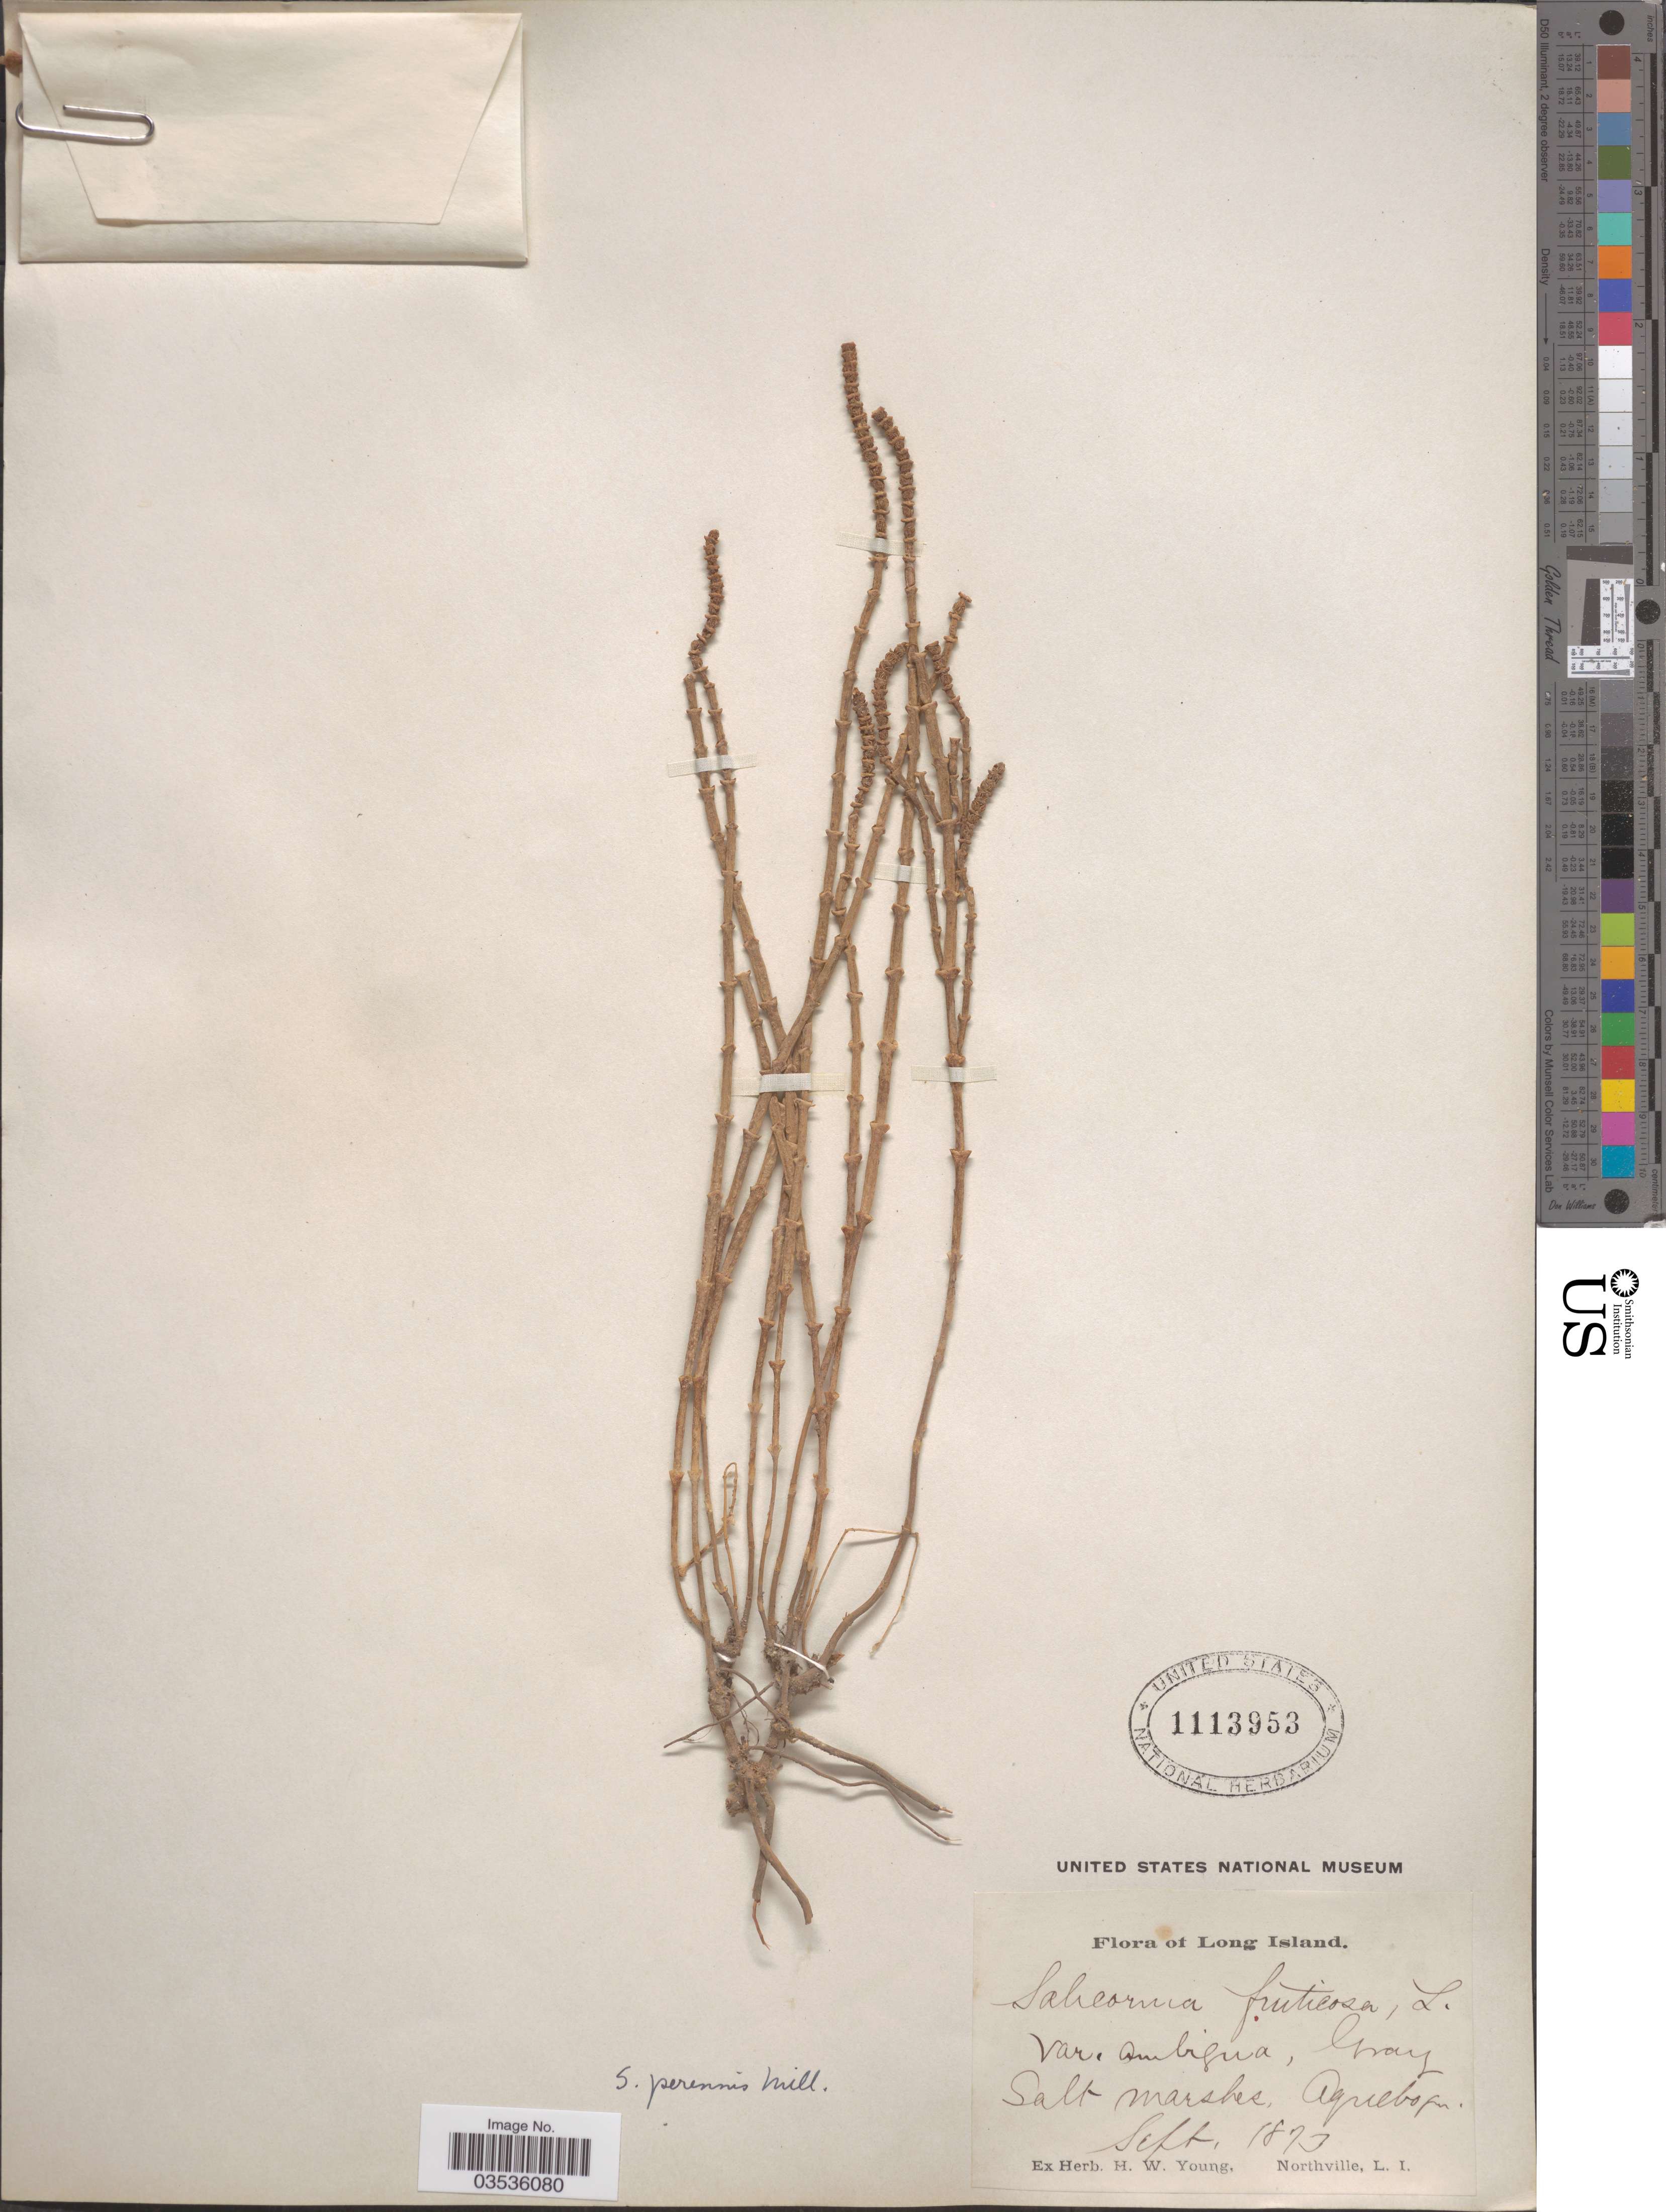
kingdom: Plantae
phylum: Tracheophyta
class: Magnoliopsida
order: Caryophyllales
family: Amaranthaceae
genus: Salicornia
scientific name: Salicornia fruticosa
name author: (L.) L.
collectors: ex herb. H.W. Young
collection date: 1873-09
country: United States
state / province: New York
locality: Aquebogue.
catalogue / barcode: US 1113953